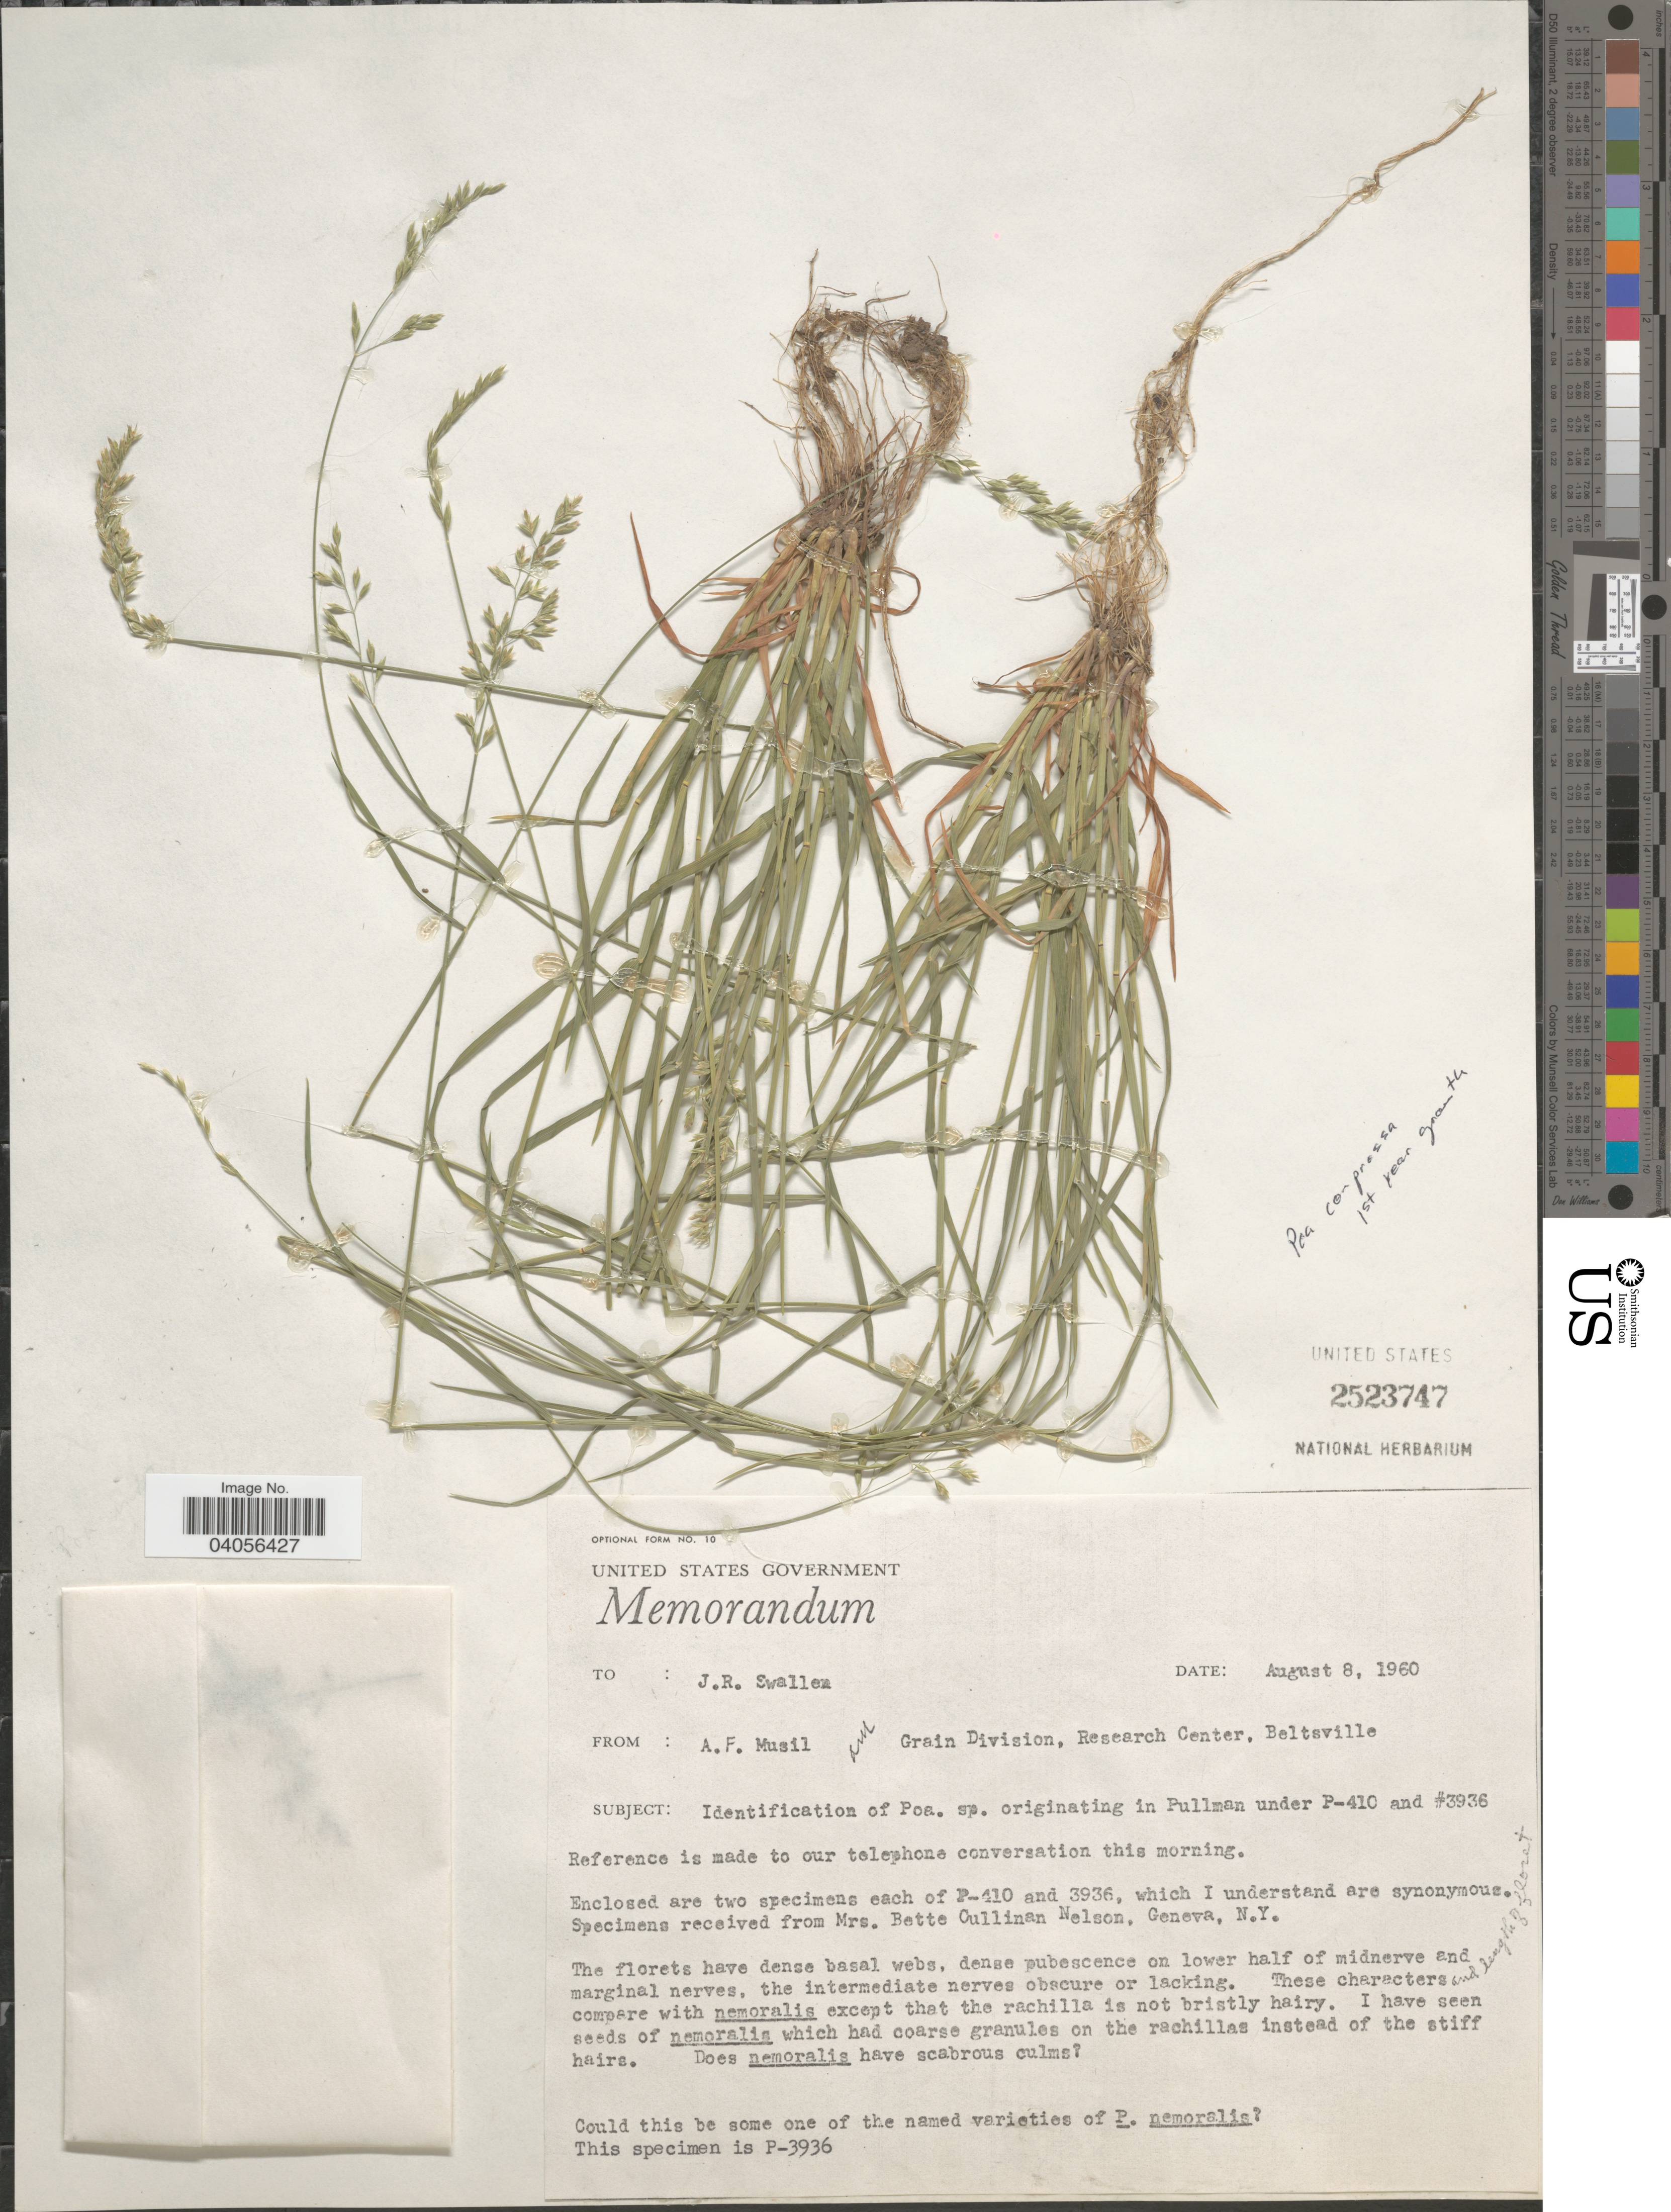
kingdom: Plantae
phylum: Tracheophyta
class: Liliopsida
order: Poales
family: Poaceae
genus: Poa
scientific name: Poa compressa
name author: L.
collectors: B. Nelson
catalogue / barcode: US 2523747